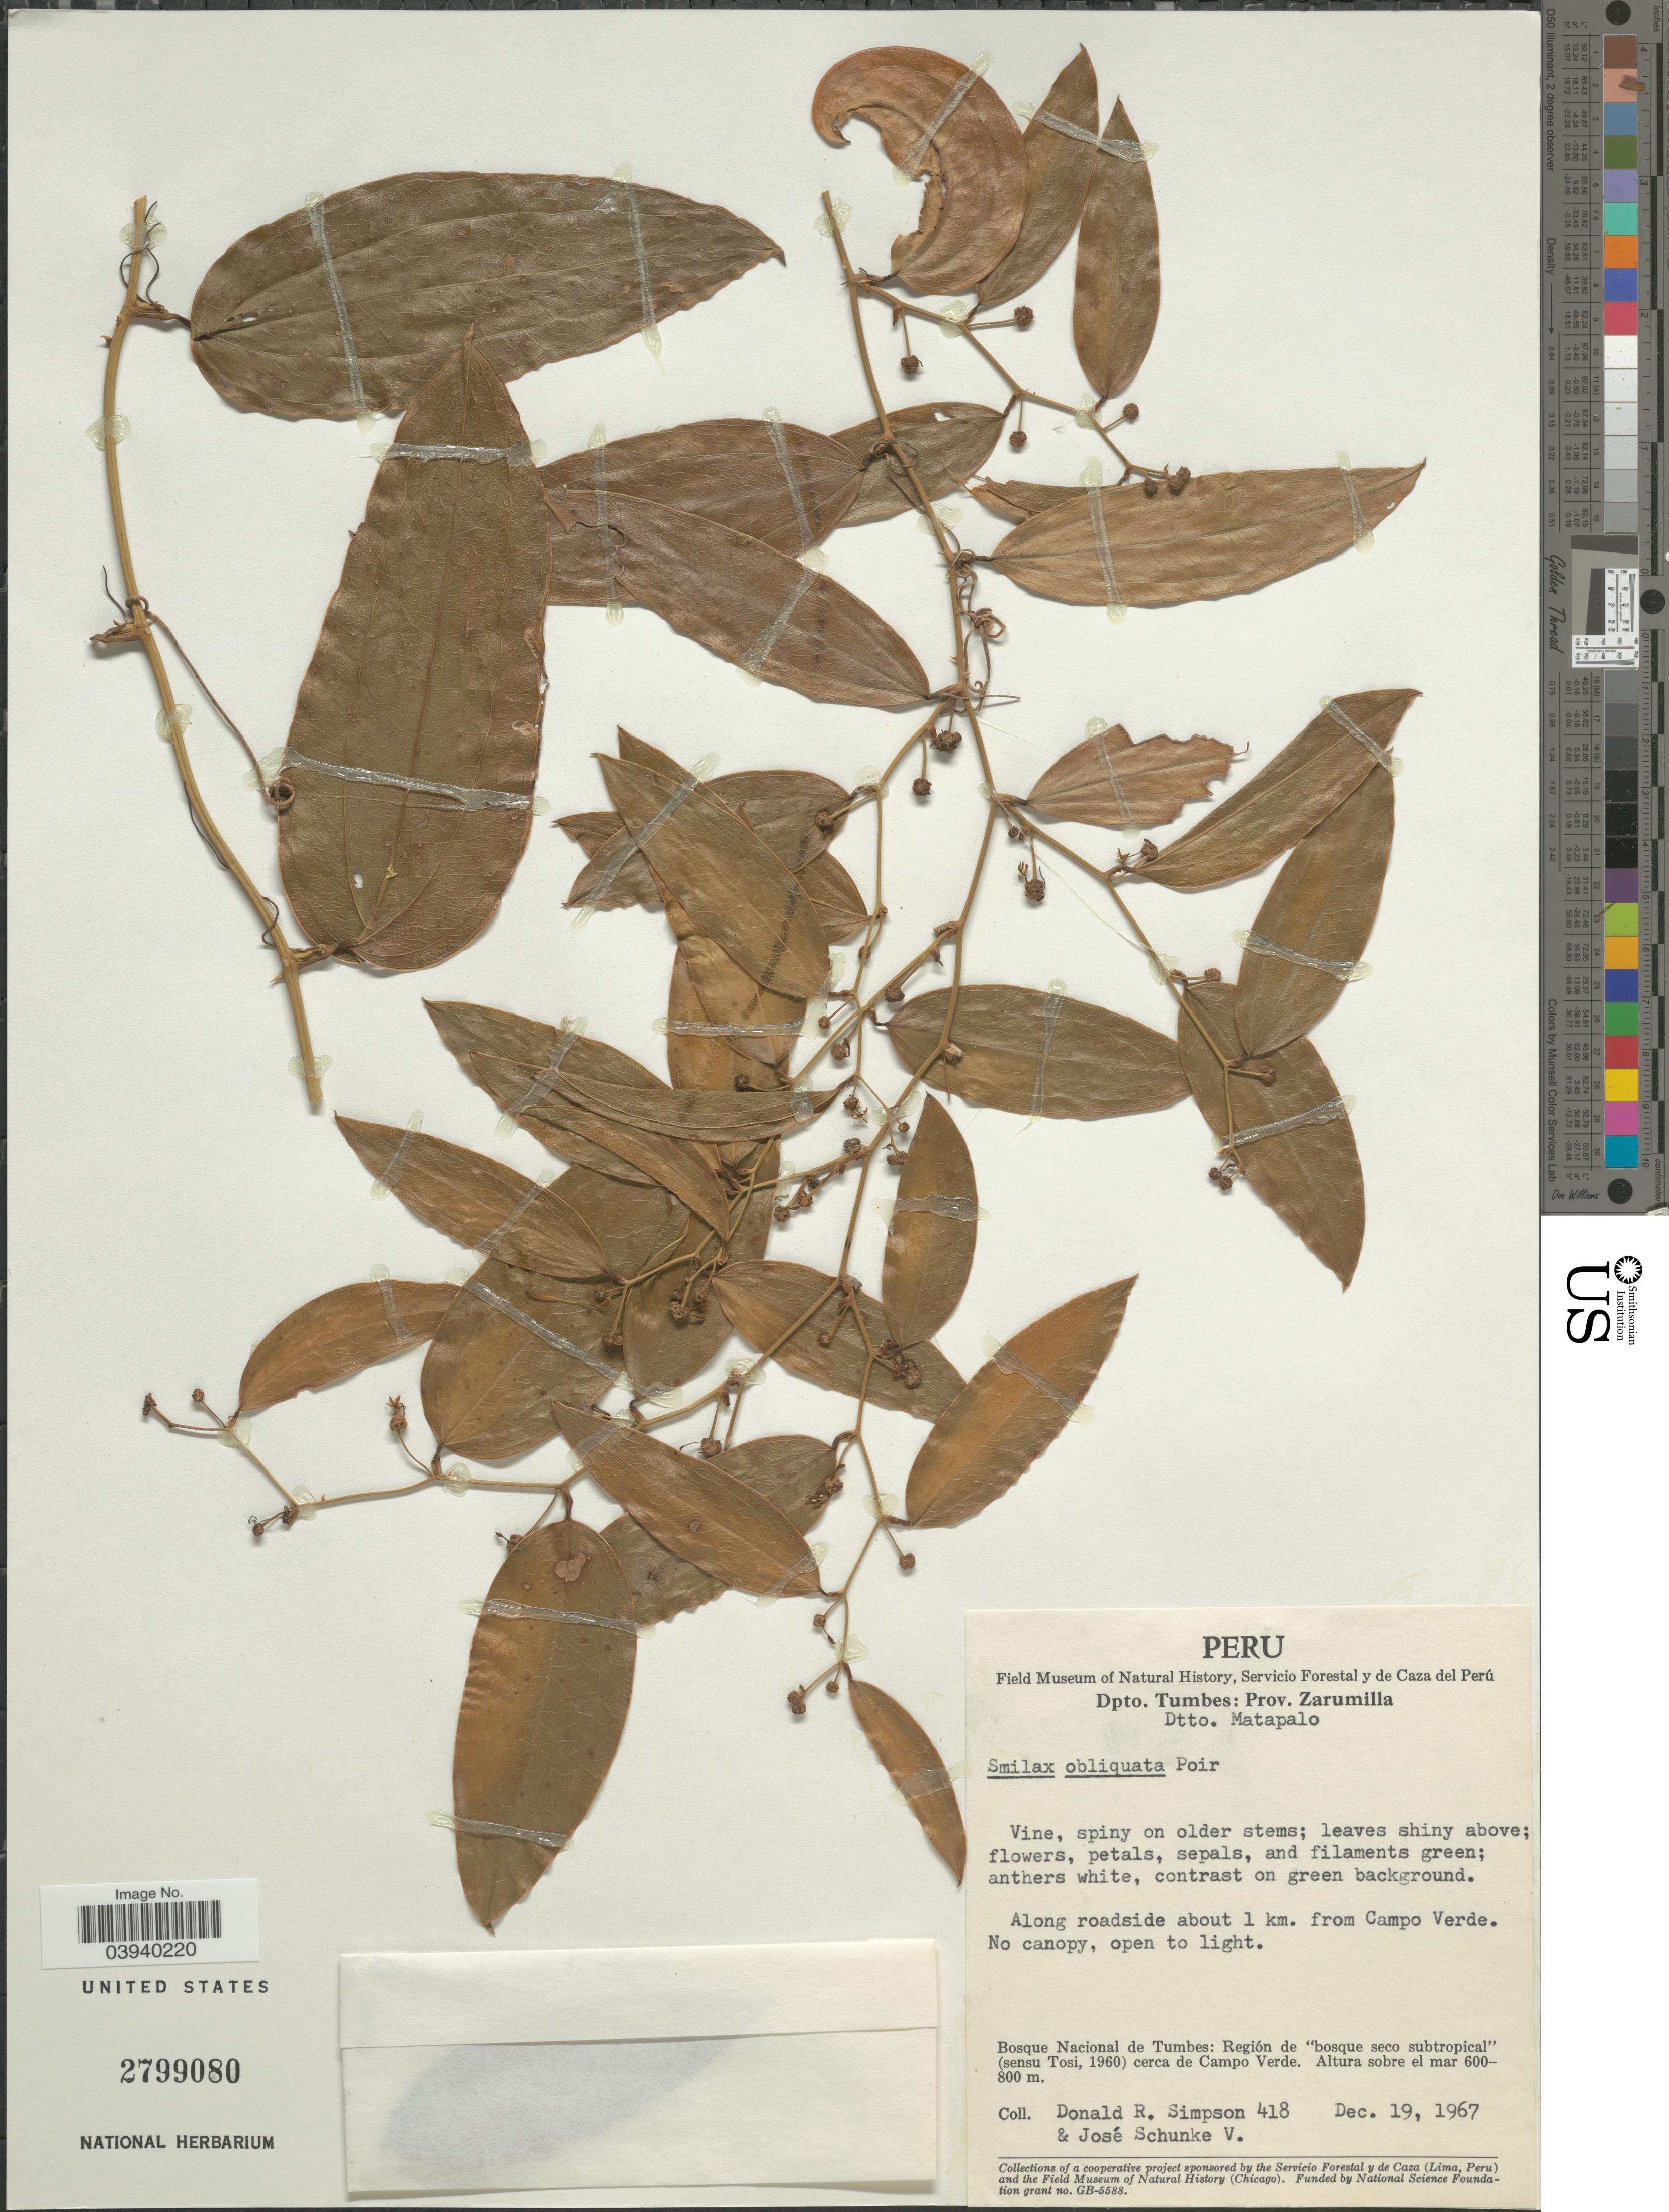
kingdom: Plantae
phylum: Tracheophyta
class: Liliopsida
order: Liliales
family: Smilacaceae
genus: Smilax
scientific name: Smilax obliquata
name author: Duhamel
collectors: D. R. Simpson & J. Schunke Vigo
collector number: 418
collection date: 1967-12-19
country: Peru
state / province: Tumbes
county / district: Zarumilla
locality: Dpto. Tumbes: Prov. Zarumilla. Dtto. Matapalo. Along roadside about 1 km. from Campo Verde. Bosque Nacional de Tumbes: Región de "bosque seco subtropical"(sensu Tosi, 1960) cerca de Campo Verde.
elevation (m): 600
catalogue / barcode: US 2799080